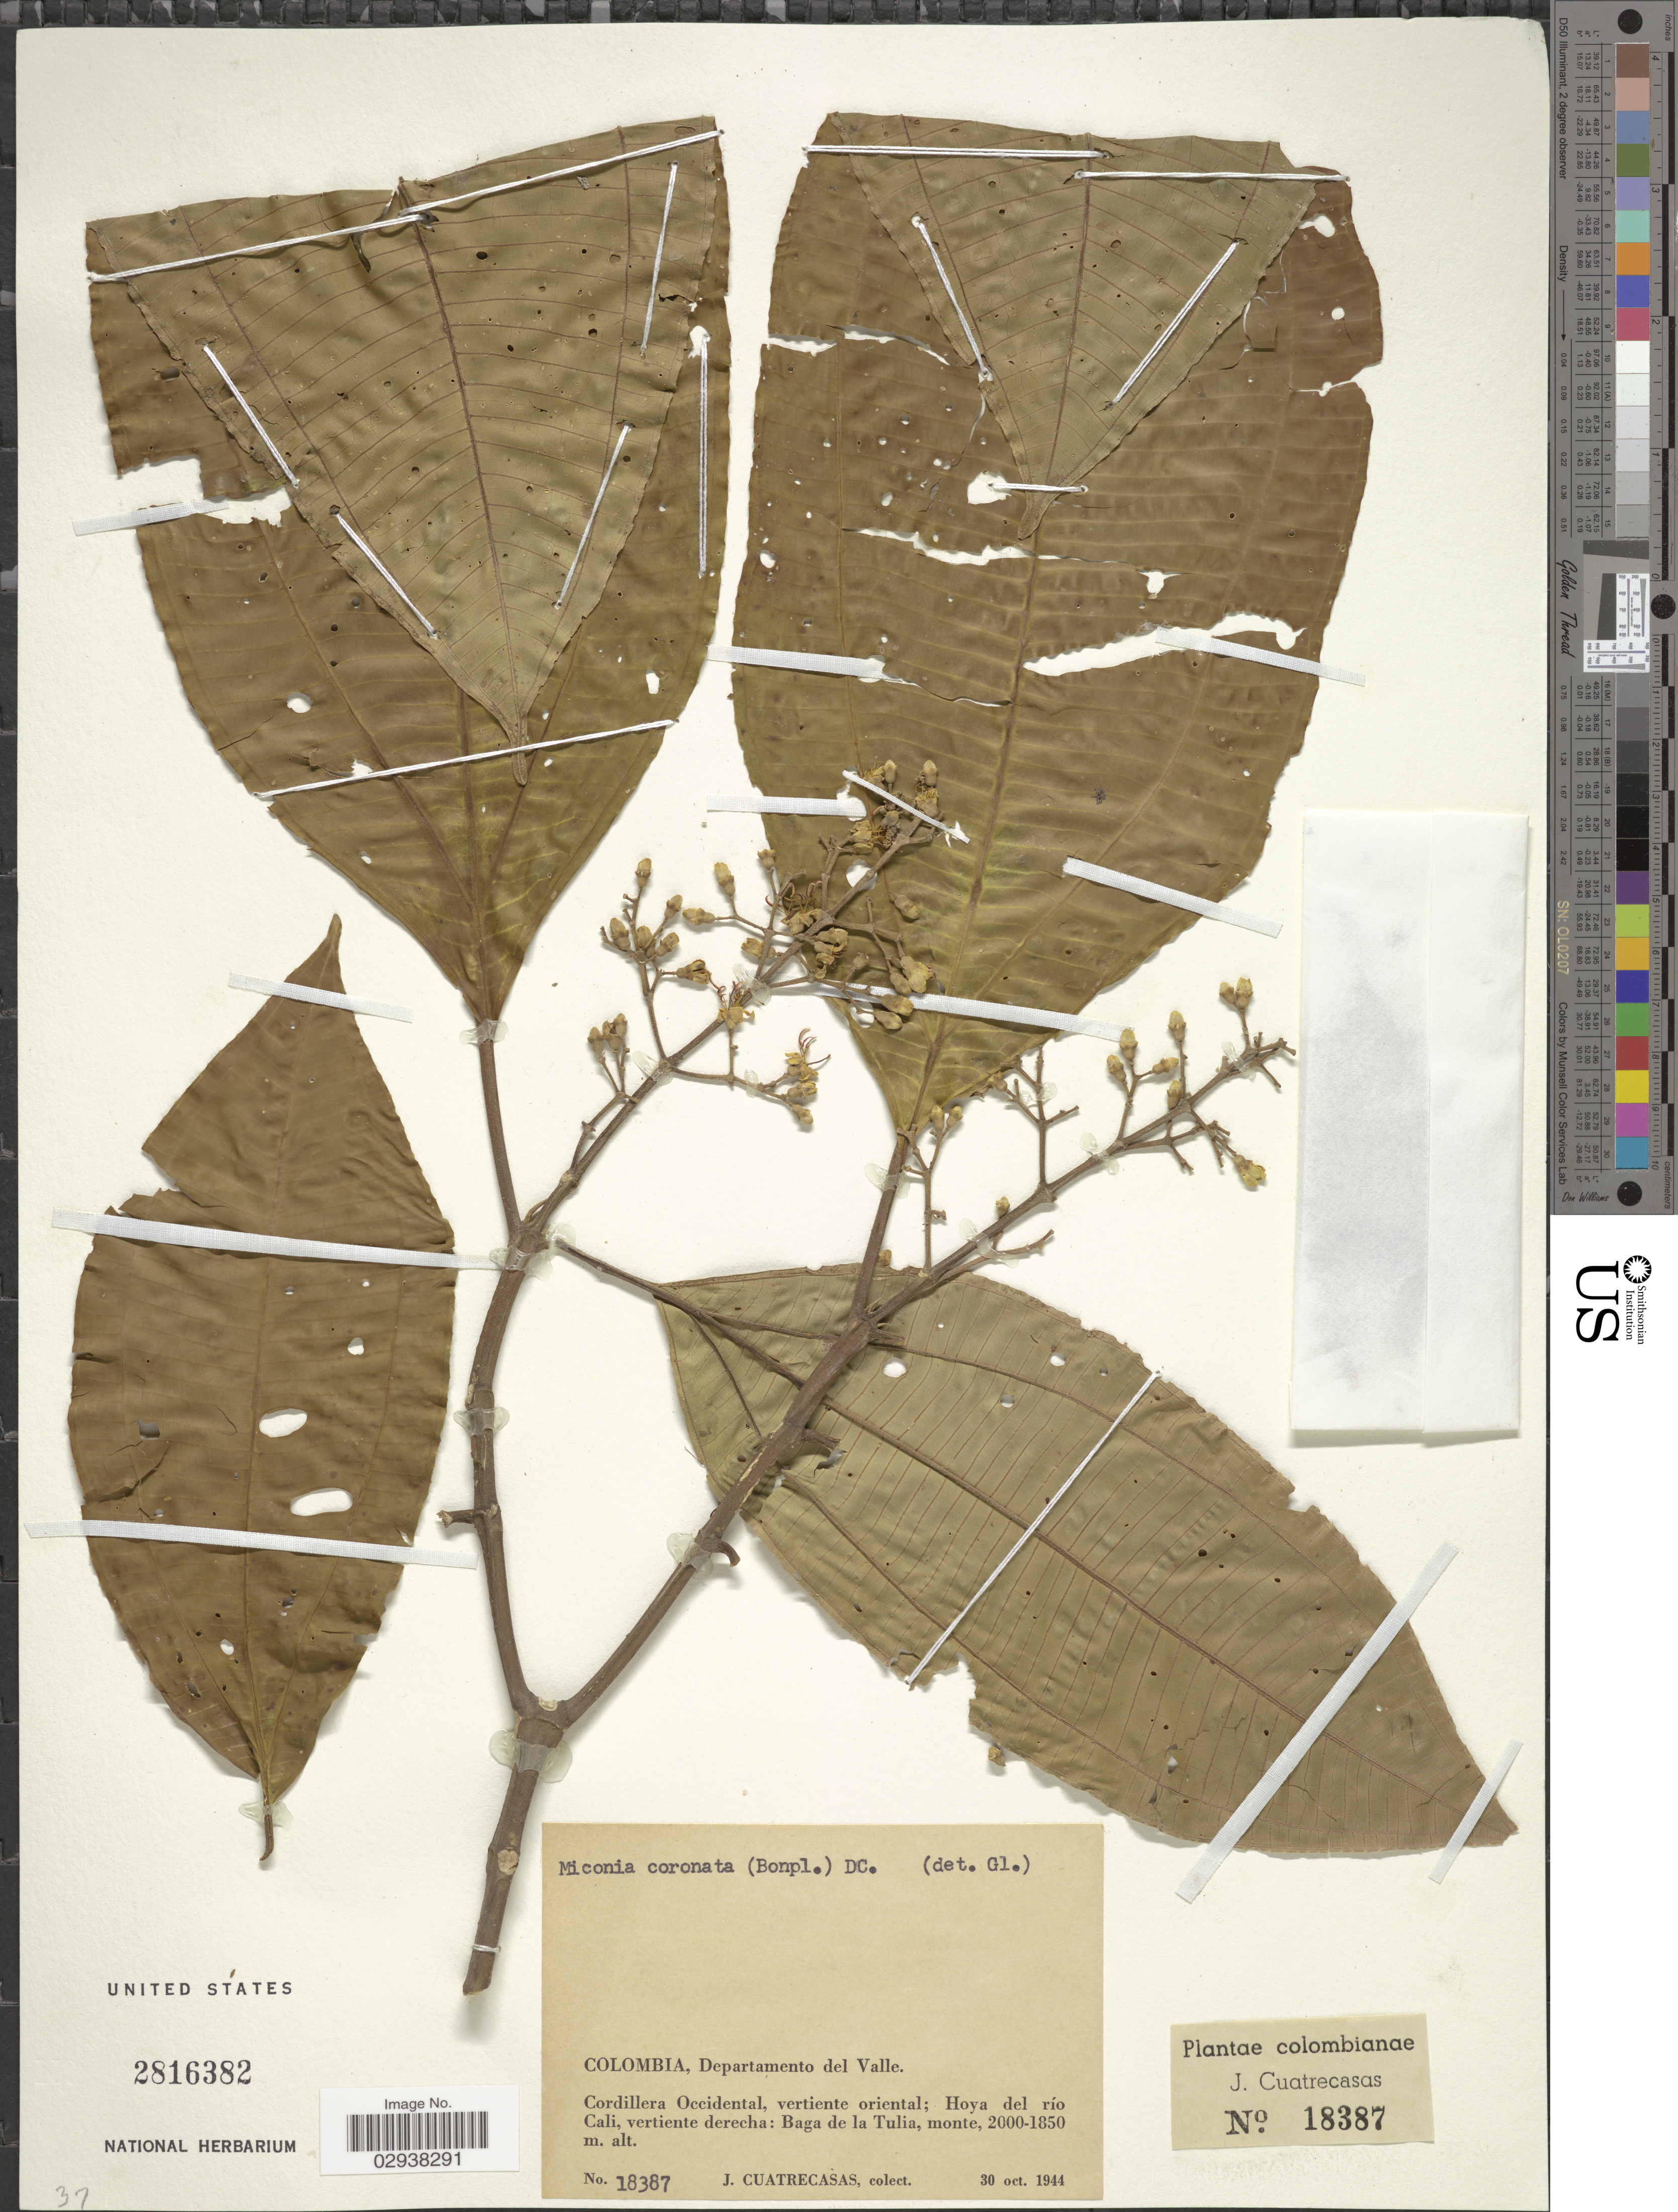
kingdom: Plantae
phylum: Tracheophyta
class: Magnoliopsida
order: Myrtales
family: Melastomataceae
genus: Miconia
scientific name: Miconia coronata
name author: (Bonpl.) DC.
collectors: J. Cuatrecasas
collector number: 18387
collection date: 1944-10-30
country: Colombia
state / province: Valle del Cauca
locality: Departamento del Valle. Cordillera Occidental, vertiente oriental; Hoya del río Cali, vertiente derecha: Baga de la Tulia.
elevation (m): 1850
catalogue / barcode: US 2816382